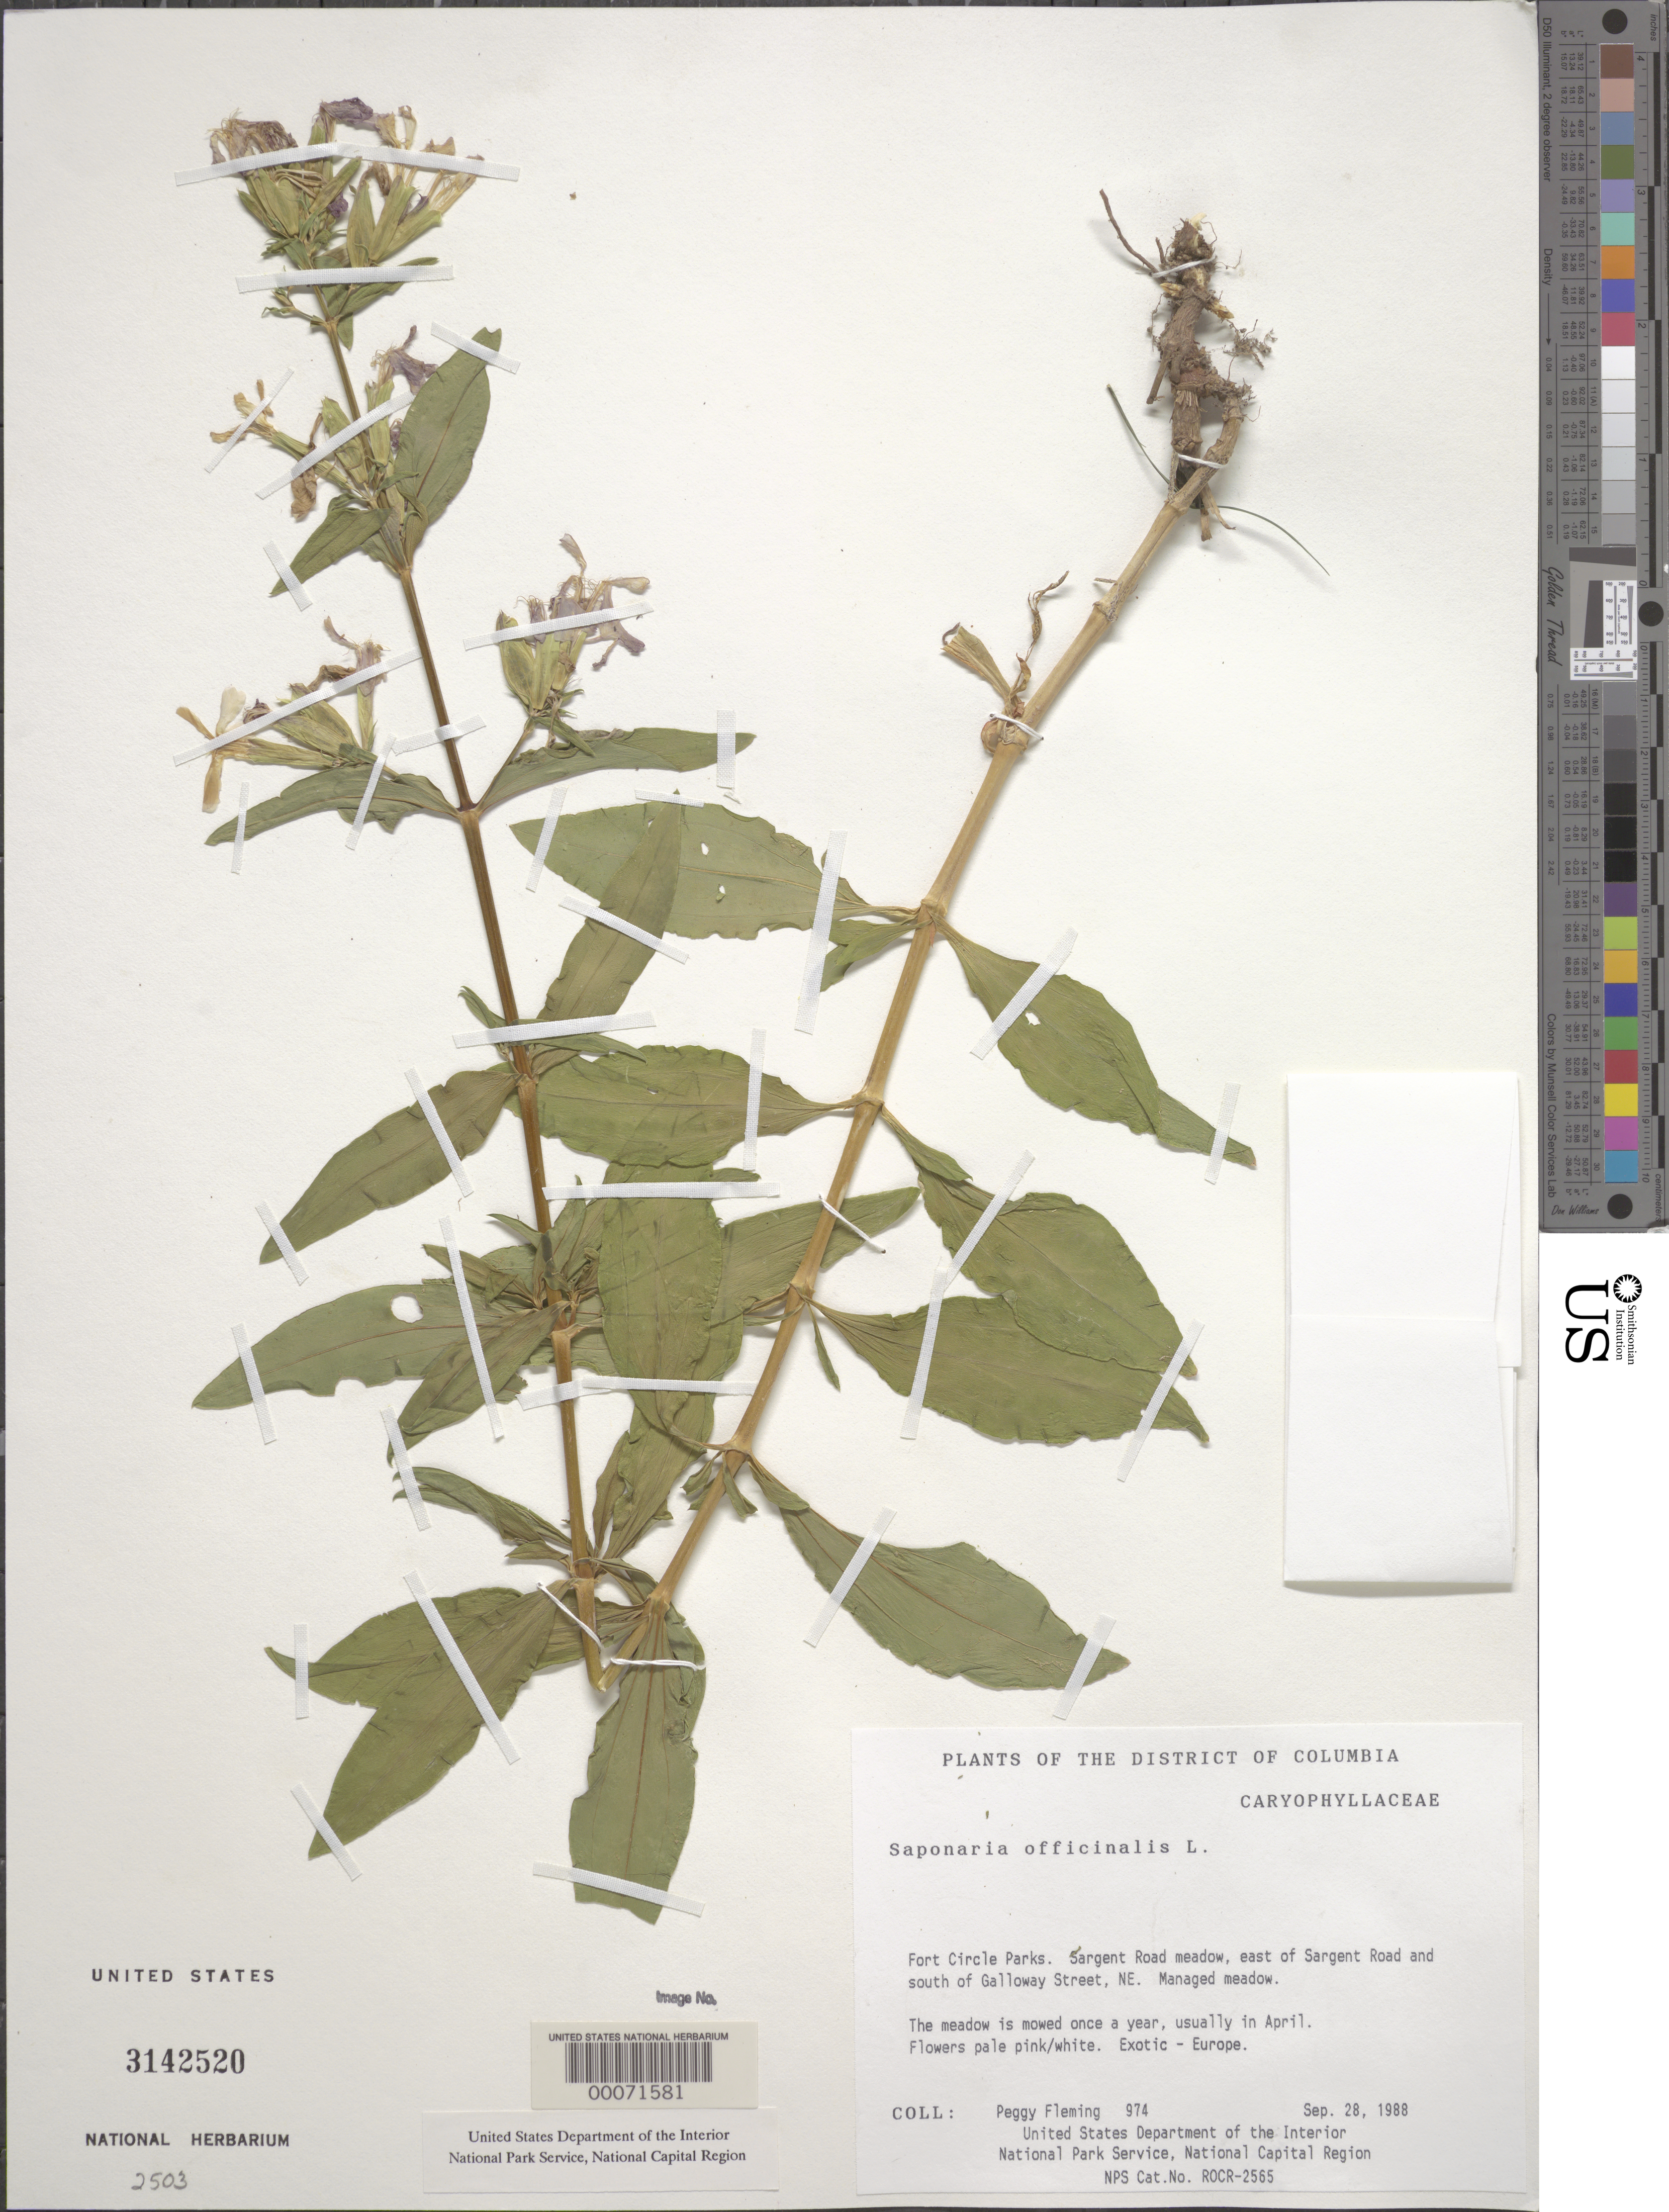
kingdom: Plantae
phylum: Tracheophyta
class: Magnoliopsida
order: Caryophyllales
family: Caryophyllaceae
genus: Saponaria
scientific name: Saponaria officinalis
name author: L.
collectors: P. Fleming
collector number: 974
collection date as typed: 28 Sep 1988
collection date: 1988-09-28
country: United States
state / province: District of Columbia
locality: Fort Circle Parks, E of Sargent Road and S of Gallowat Stm NE.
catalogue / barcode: US 3142520